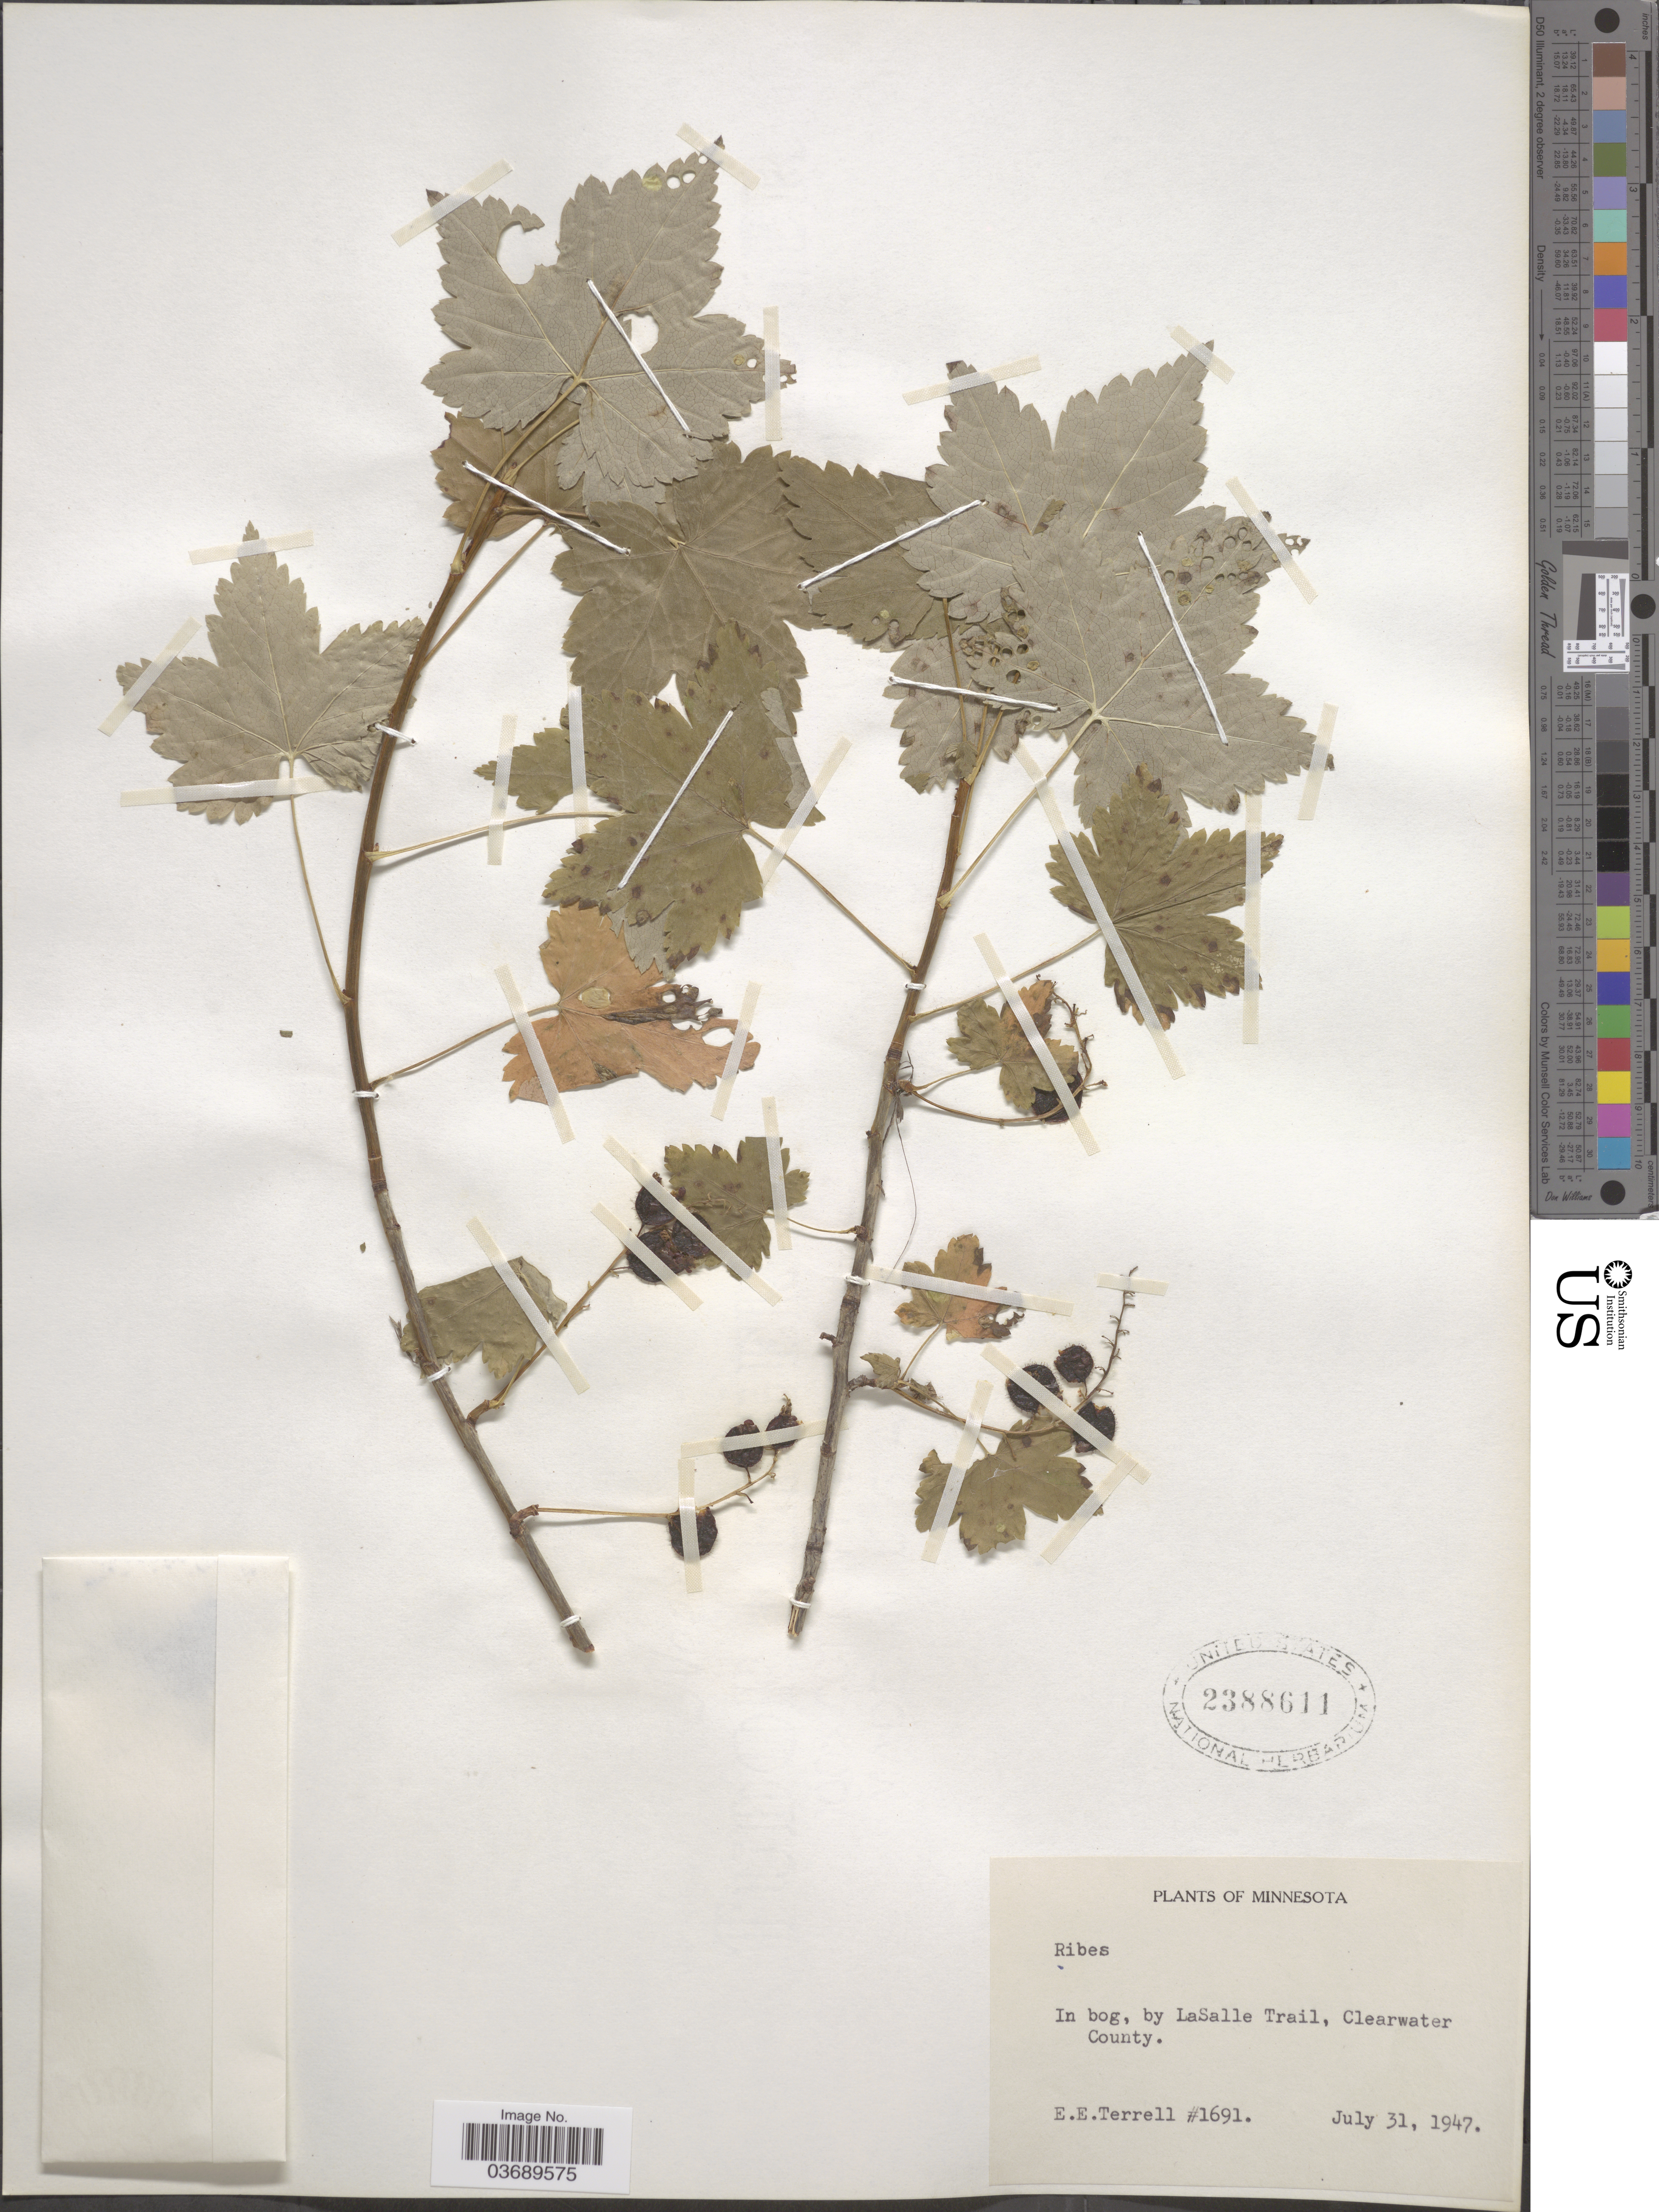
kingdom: Plantae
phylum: Tracheophyta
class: Magnoliopsida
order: Saxifragales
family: Grossulariaceae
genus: Ribes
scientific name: Ribes sp.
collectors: E. Terrel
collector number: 1691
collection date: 1947-07-31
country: United States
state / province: Minnesota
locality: In bog, by LaSalle Trail, Clearwater County.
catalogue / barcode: US 2388611